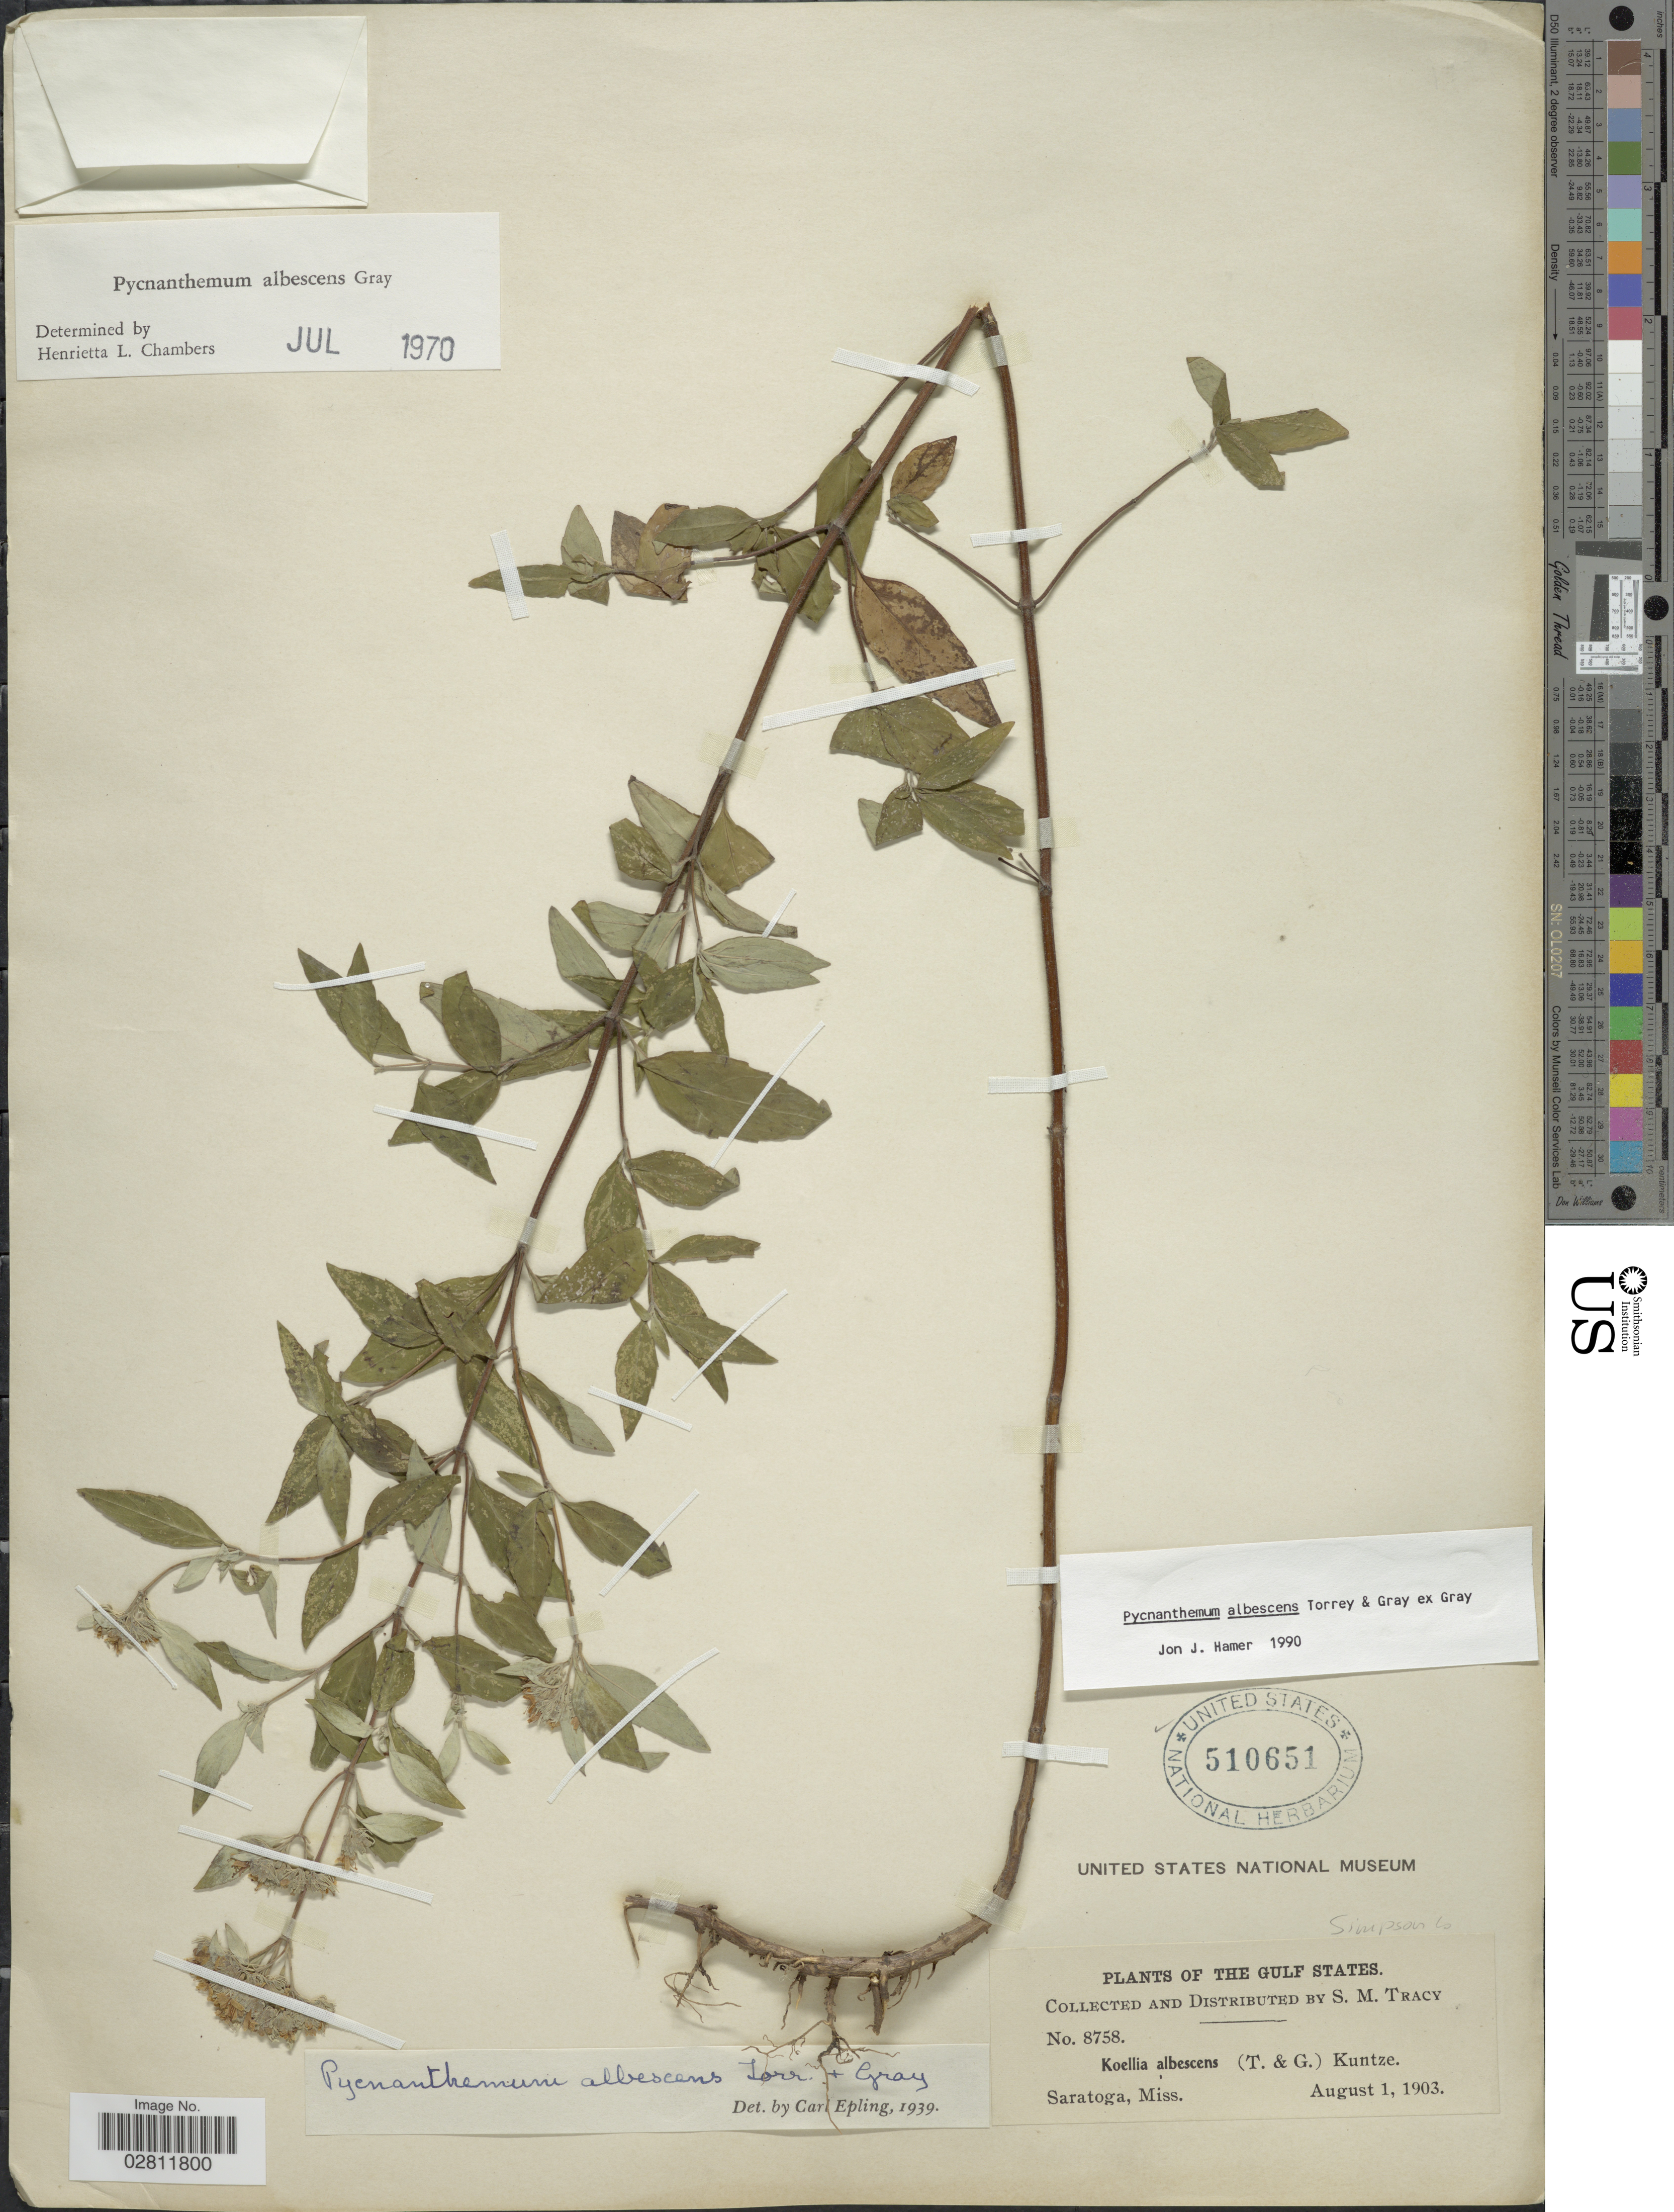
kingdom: Plantae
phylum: Tracheophyta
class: Magnoliopsida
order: Lamiales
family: Lamiaceae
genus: Pycnanthemum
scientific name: Pycnanthemum albescens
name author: Torr. & A. Gray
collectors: S. M. Tracy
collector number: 8758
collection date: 1903-08-01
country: United States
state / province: Mississippi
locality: Gulf States. Saratoga. Simpson Co.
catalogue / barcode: US 510651